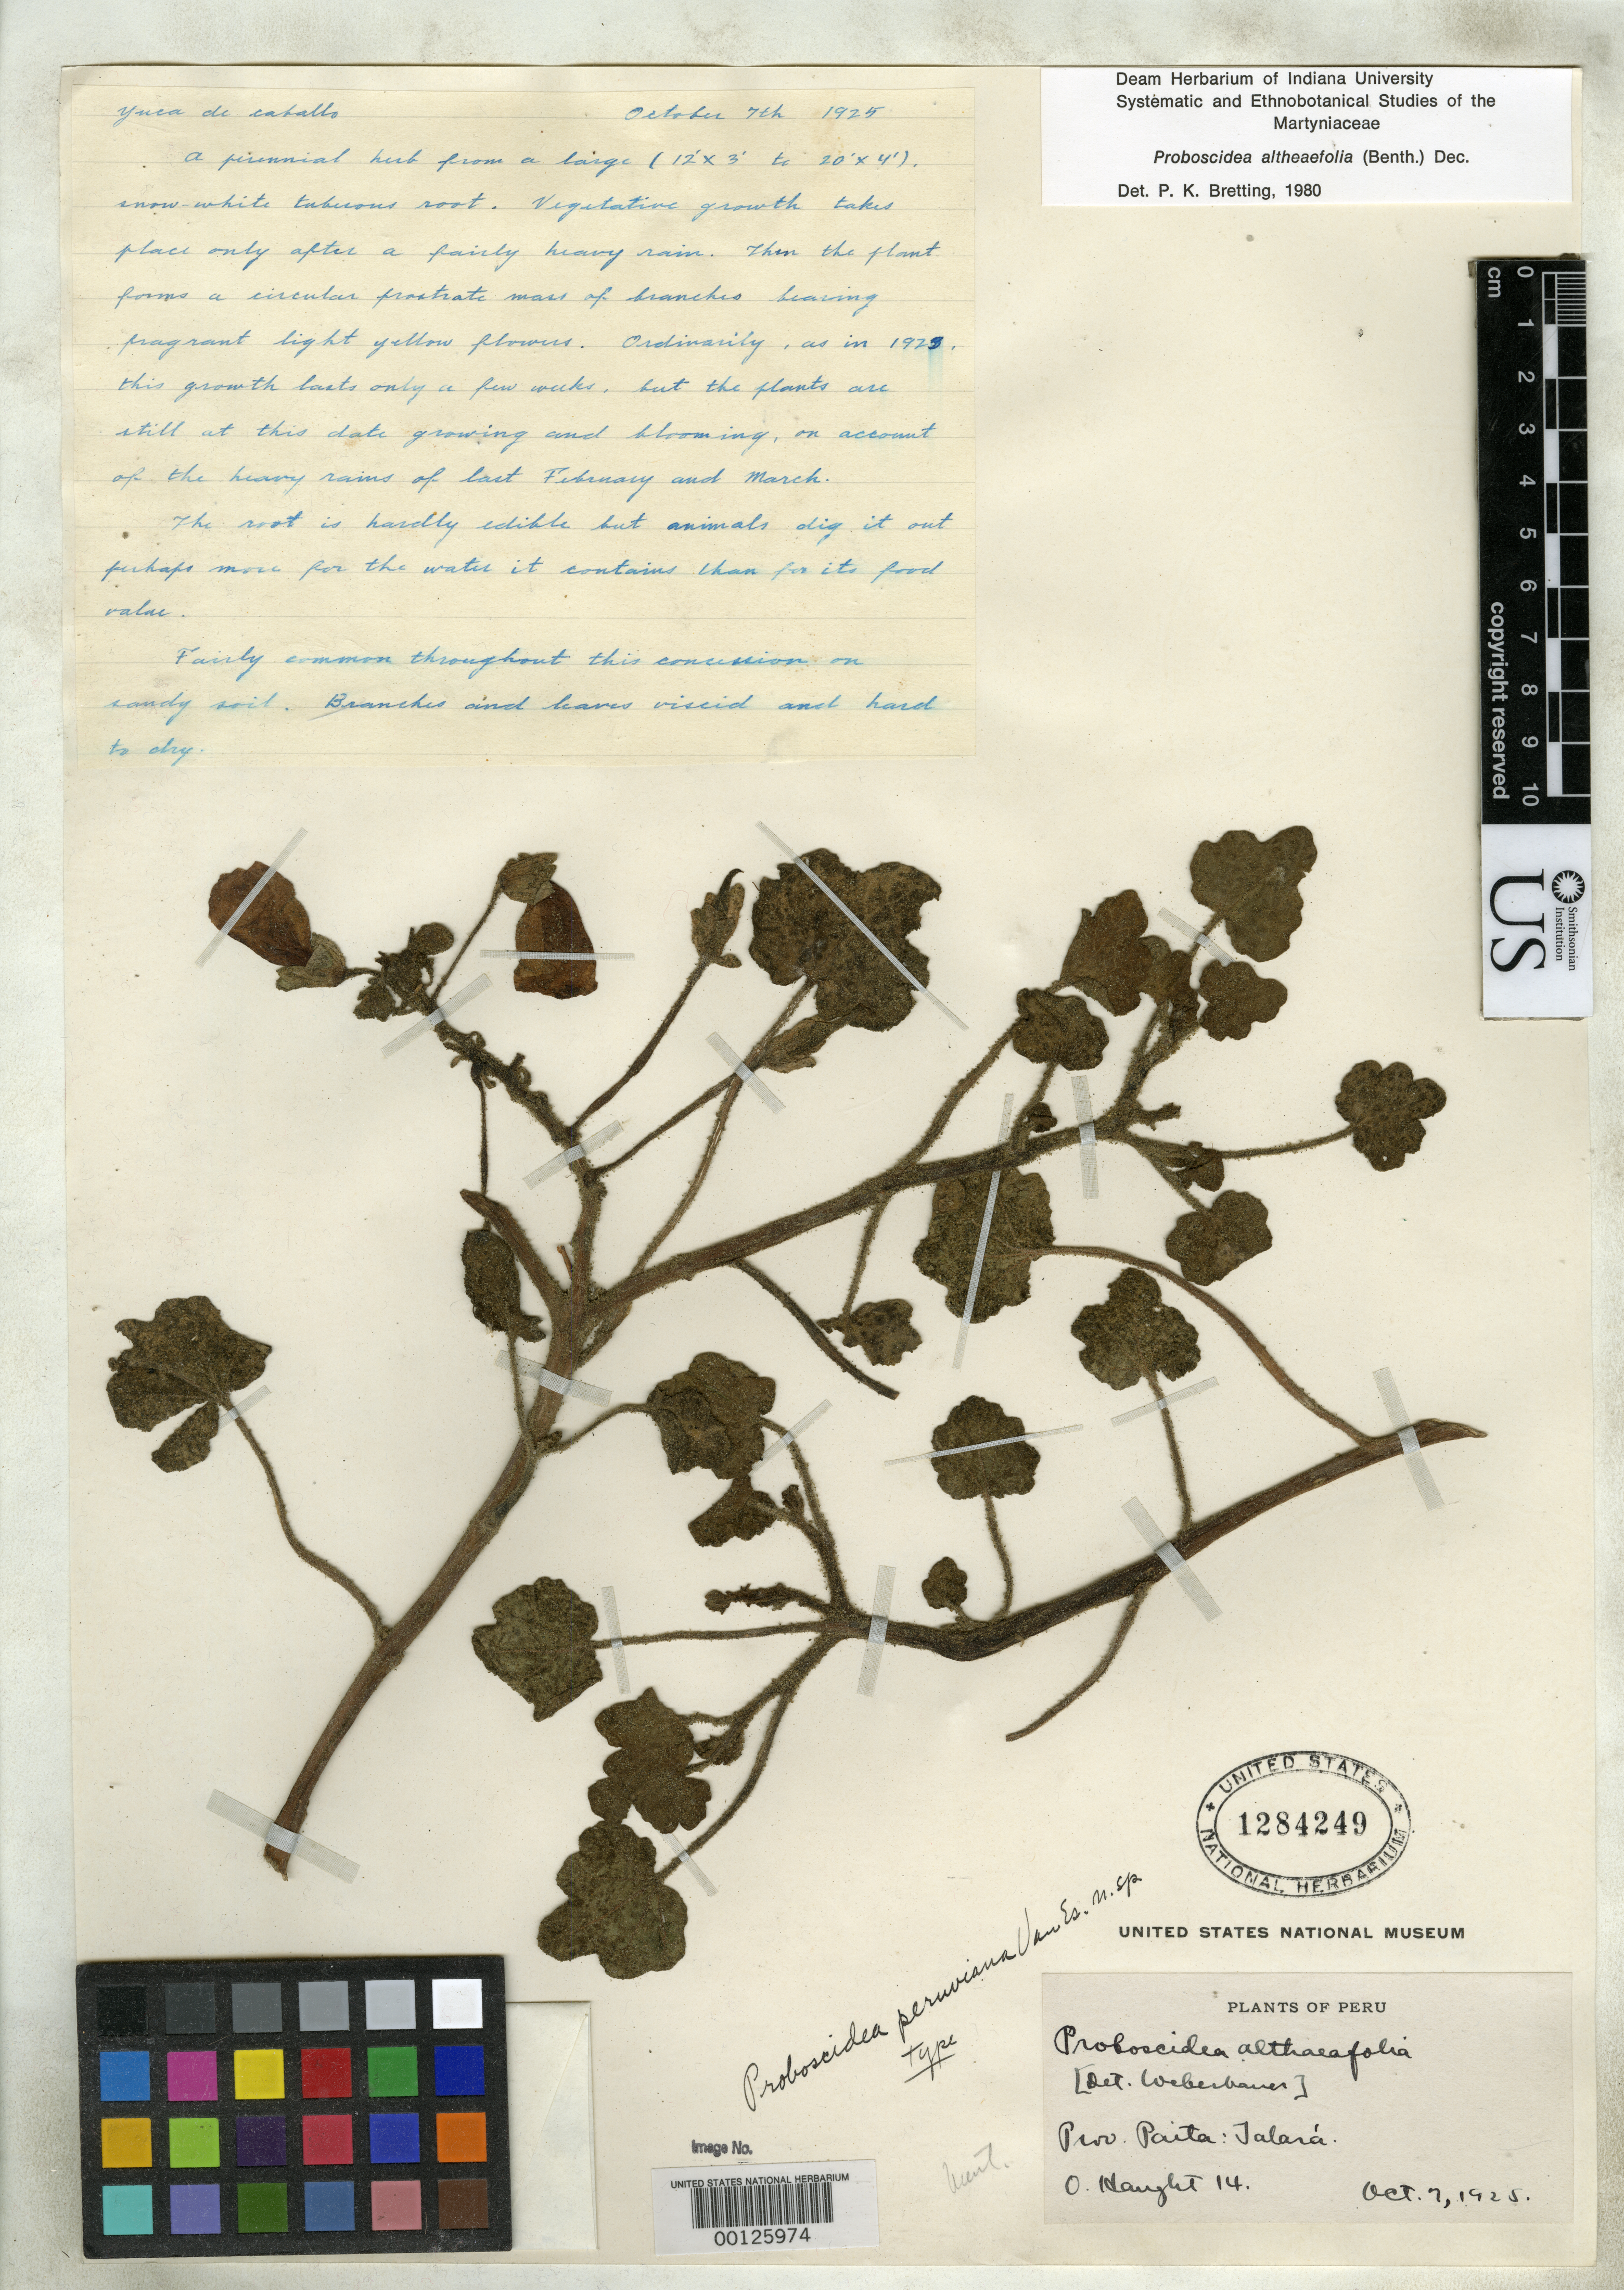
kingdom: Plantae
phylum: Tracheophyta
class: Magnoliopsida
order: Lamiales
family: Martyniaceae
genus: Proboscidea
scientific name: Proboscidea peruviana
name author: Van Eselt.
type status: Type Collection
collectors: O. L. Haught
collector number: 14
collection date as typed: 07 Oct 1925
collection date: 1925-10-07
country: Peru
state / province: Piura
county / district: Paita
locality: Prov. Paita - Jalara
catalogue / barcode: US 1284249